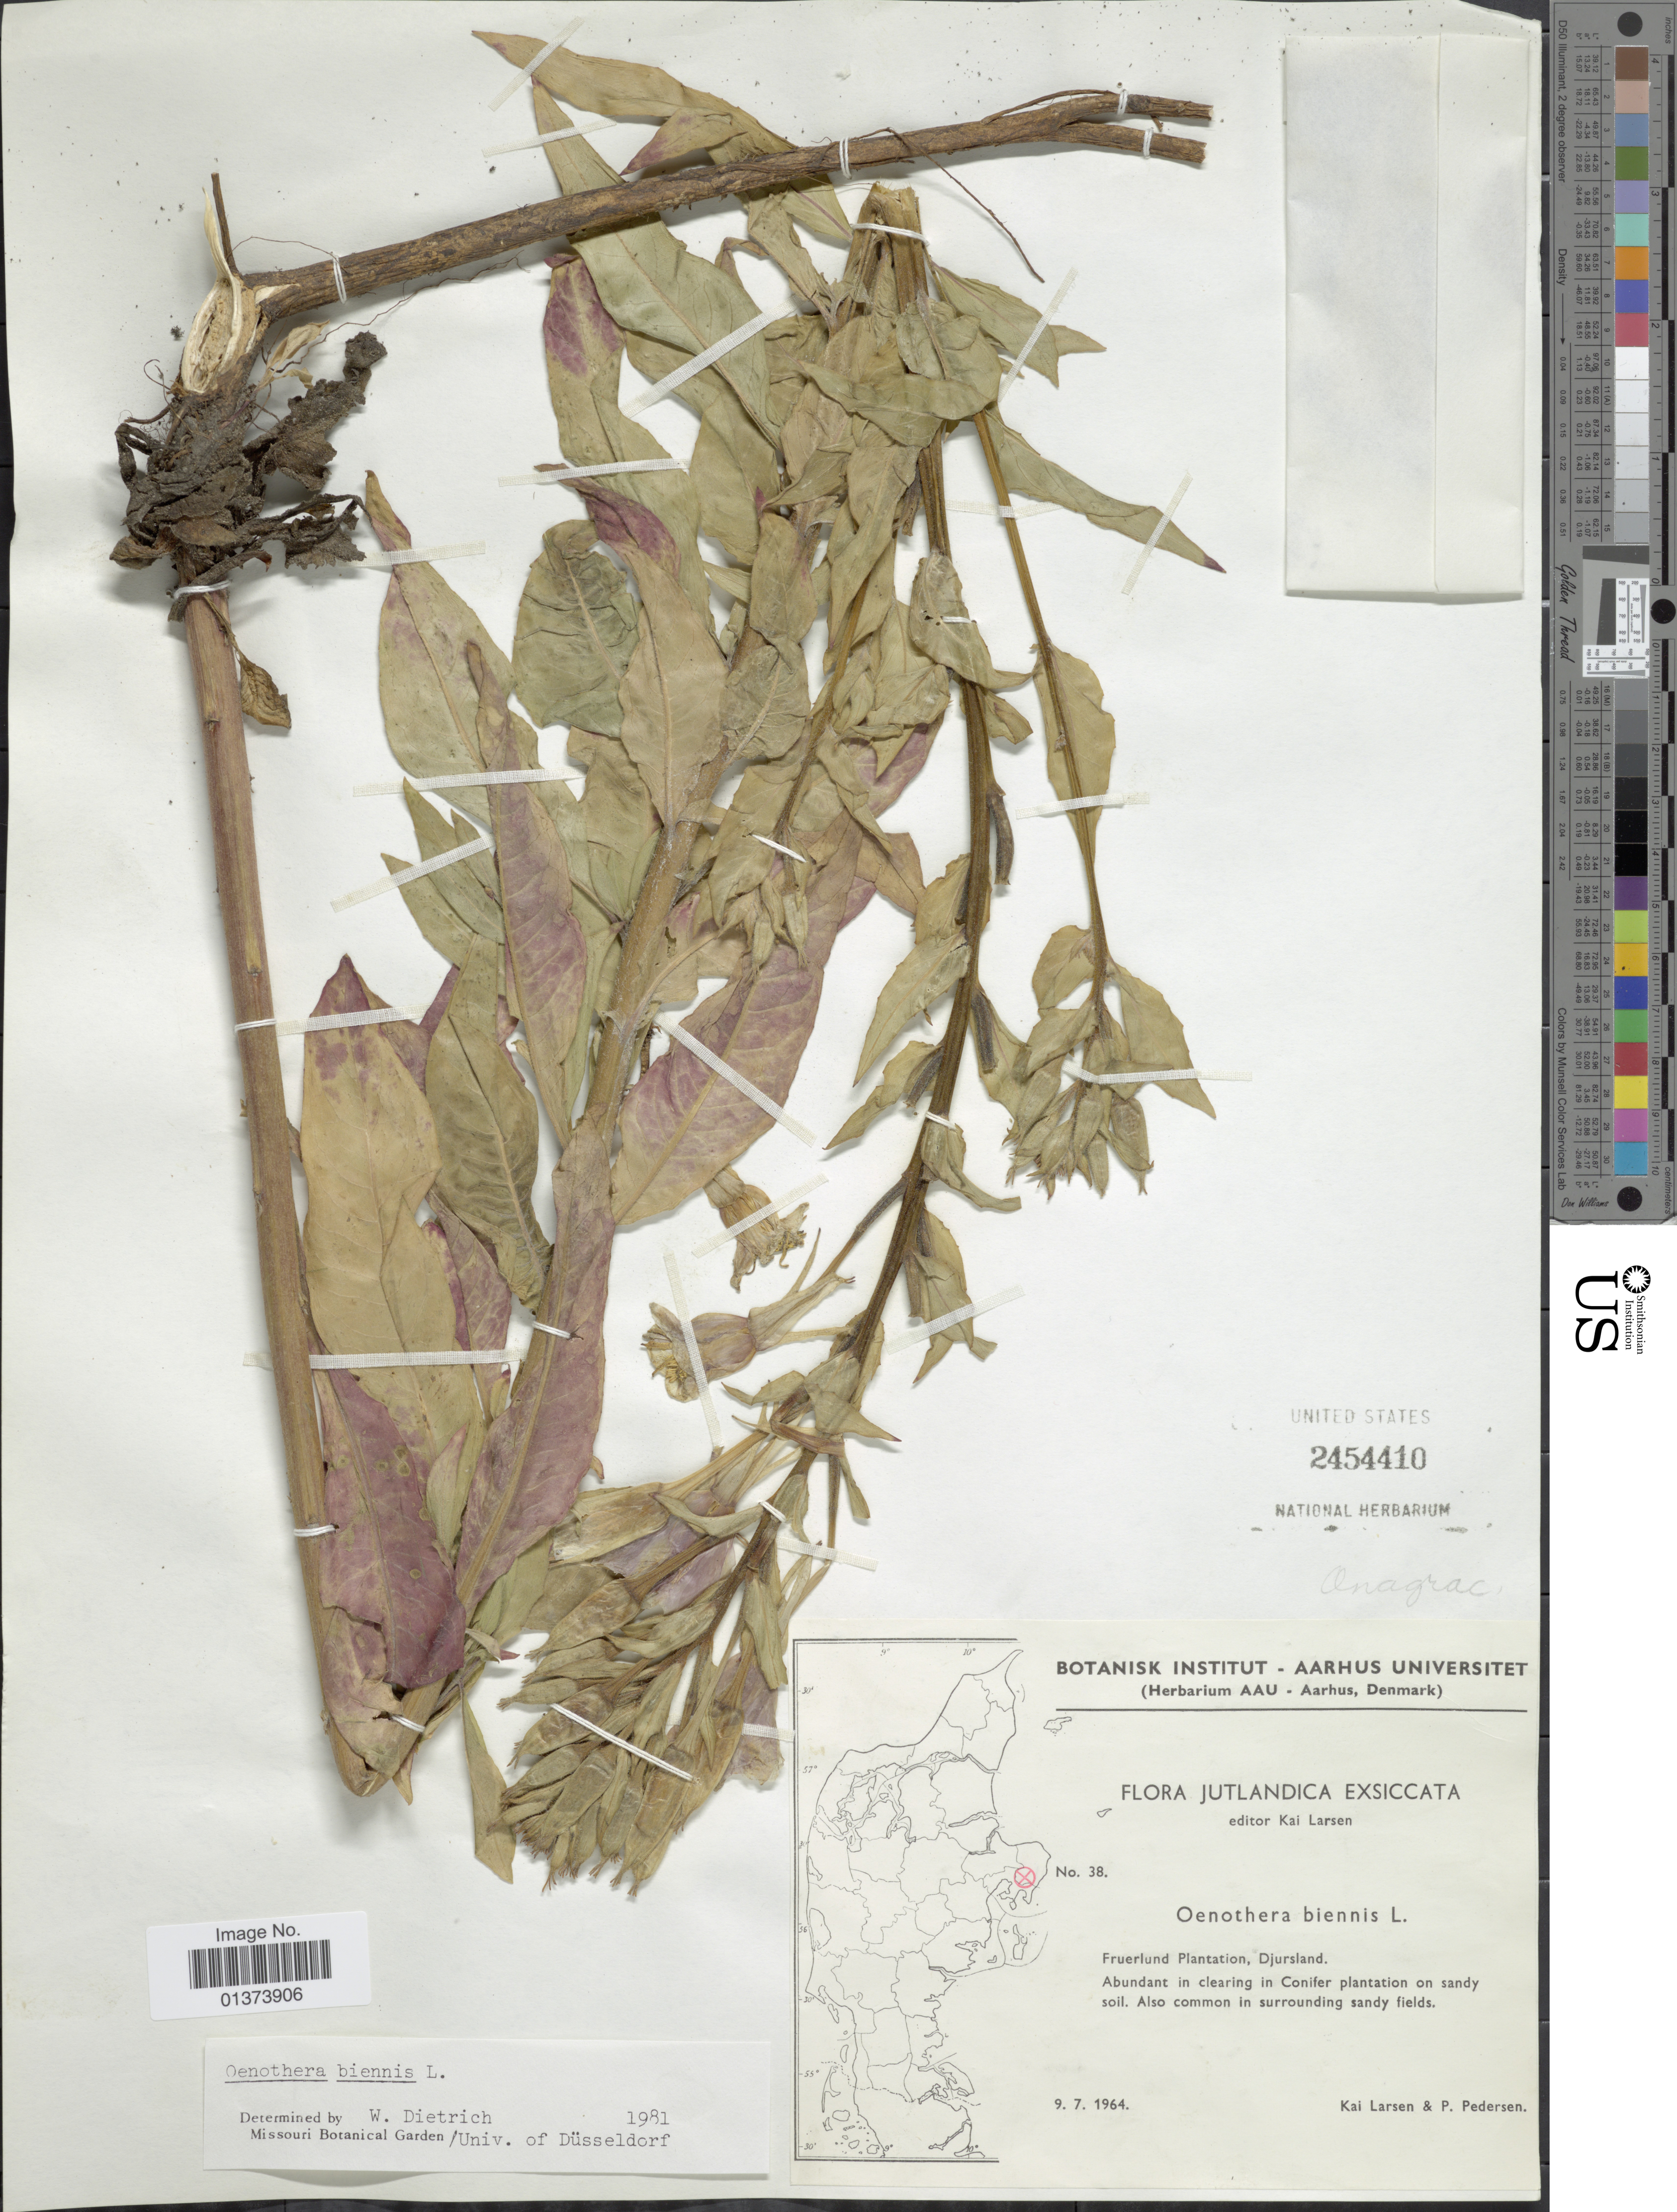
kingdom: Plantae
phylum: Tracheophyta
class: Magnoliopsida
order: Myrtales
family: Onagraceae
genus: Oenothera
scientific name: Oenothera biennis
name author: L.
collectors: K. Larsen & P. Pedersen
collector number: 38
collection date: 1964-07-09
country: Denmark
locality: Fruerlund Plantation, Djursland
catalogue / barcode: US 2454410